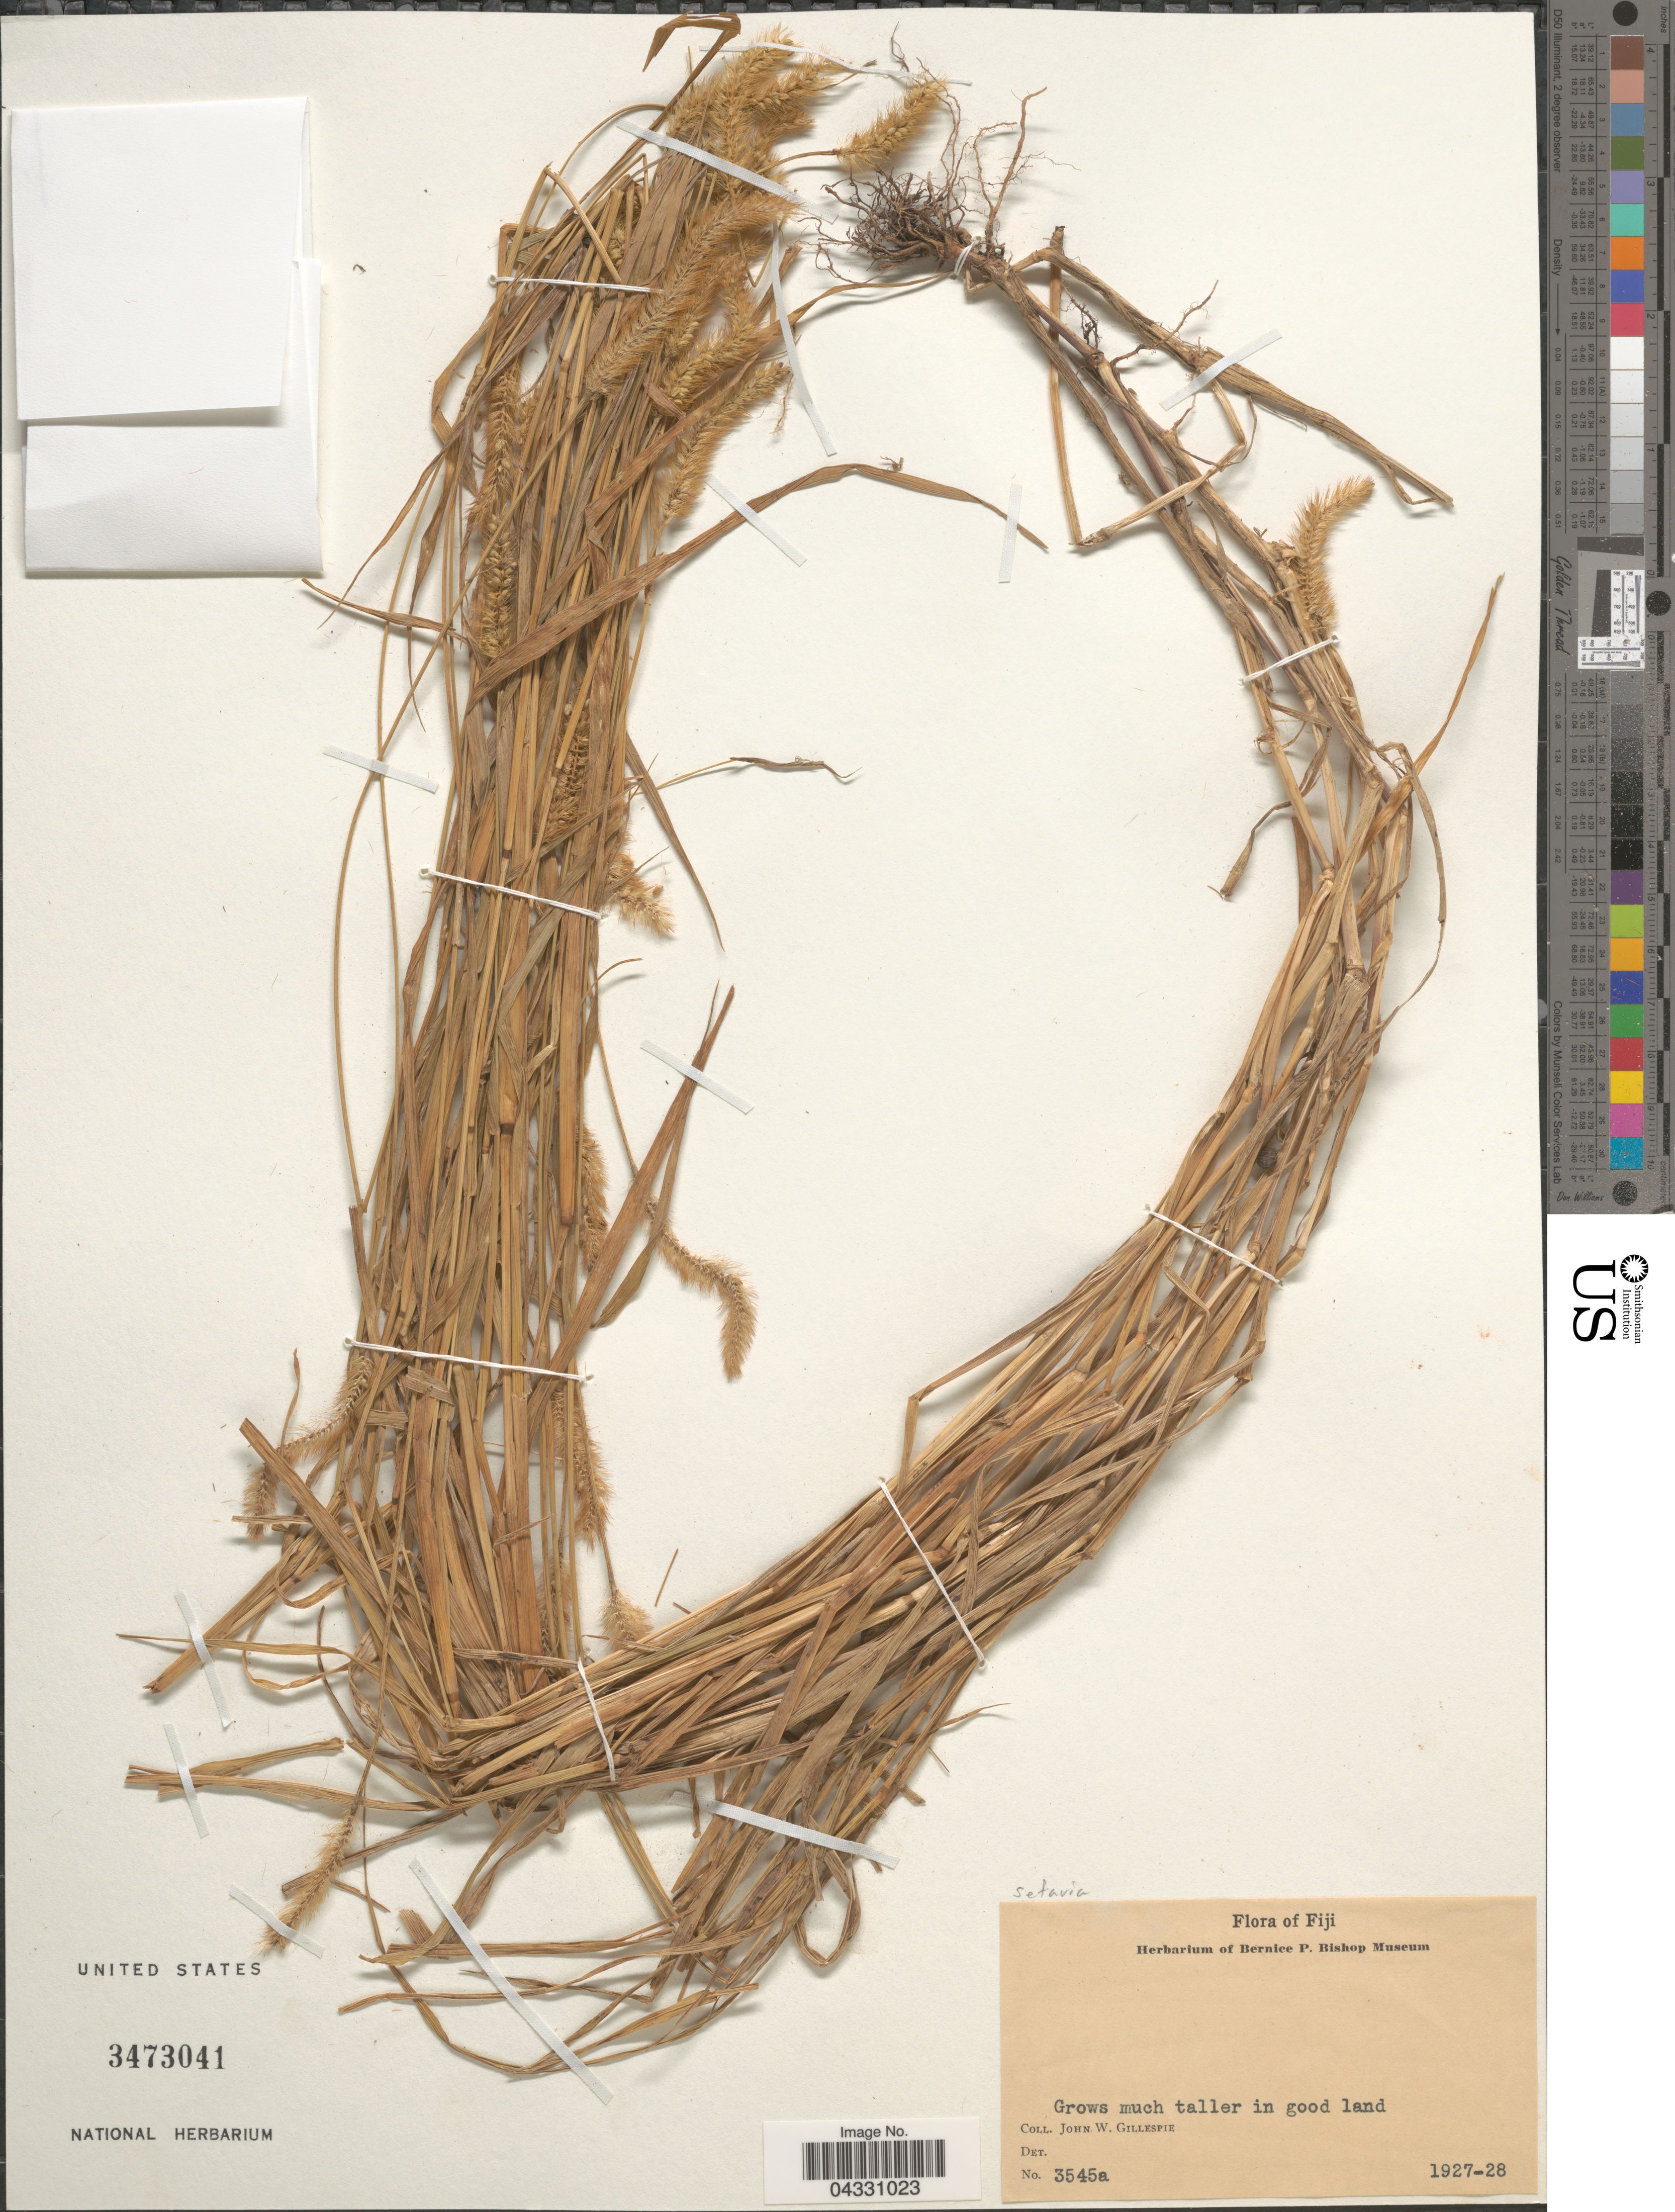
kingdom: Plantae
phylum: Tracheophyta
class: Liliopsida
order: Poales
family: Poaceae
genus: Setaria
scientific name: Setaria sp.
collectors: J. W. Gillespie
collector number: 3545a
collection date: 1927/1928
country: Fiji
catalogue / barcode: US 3473041